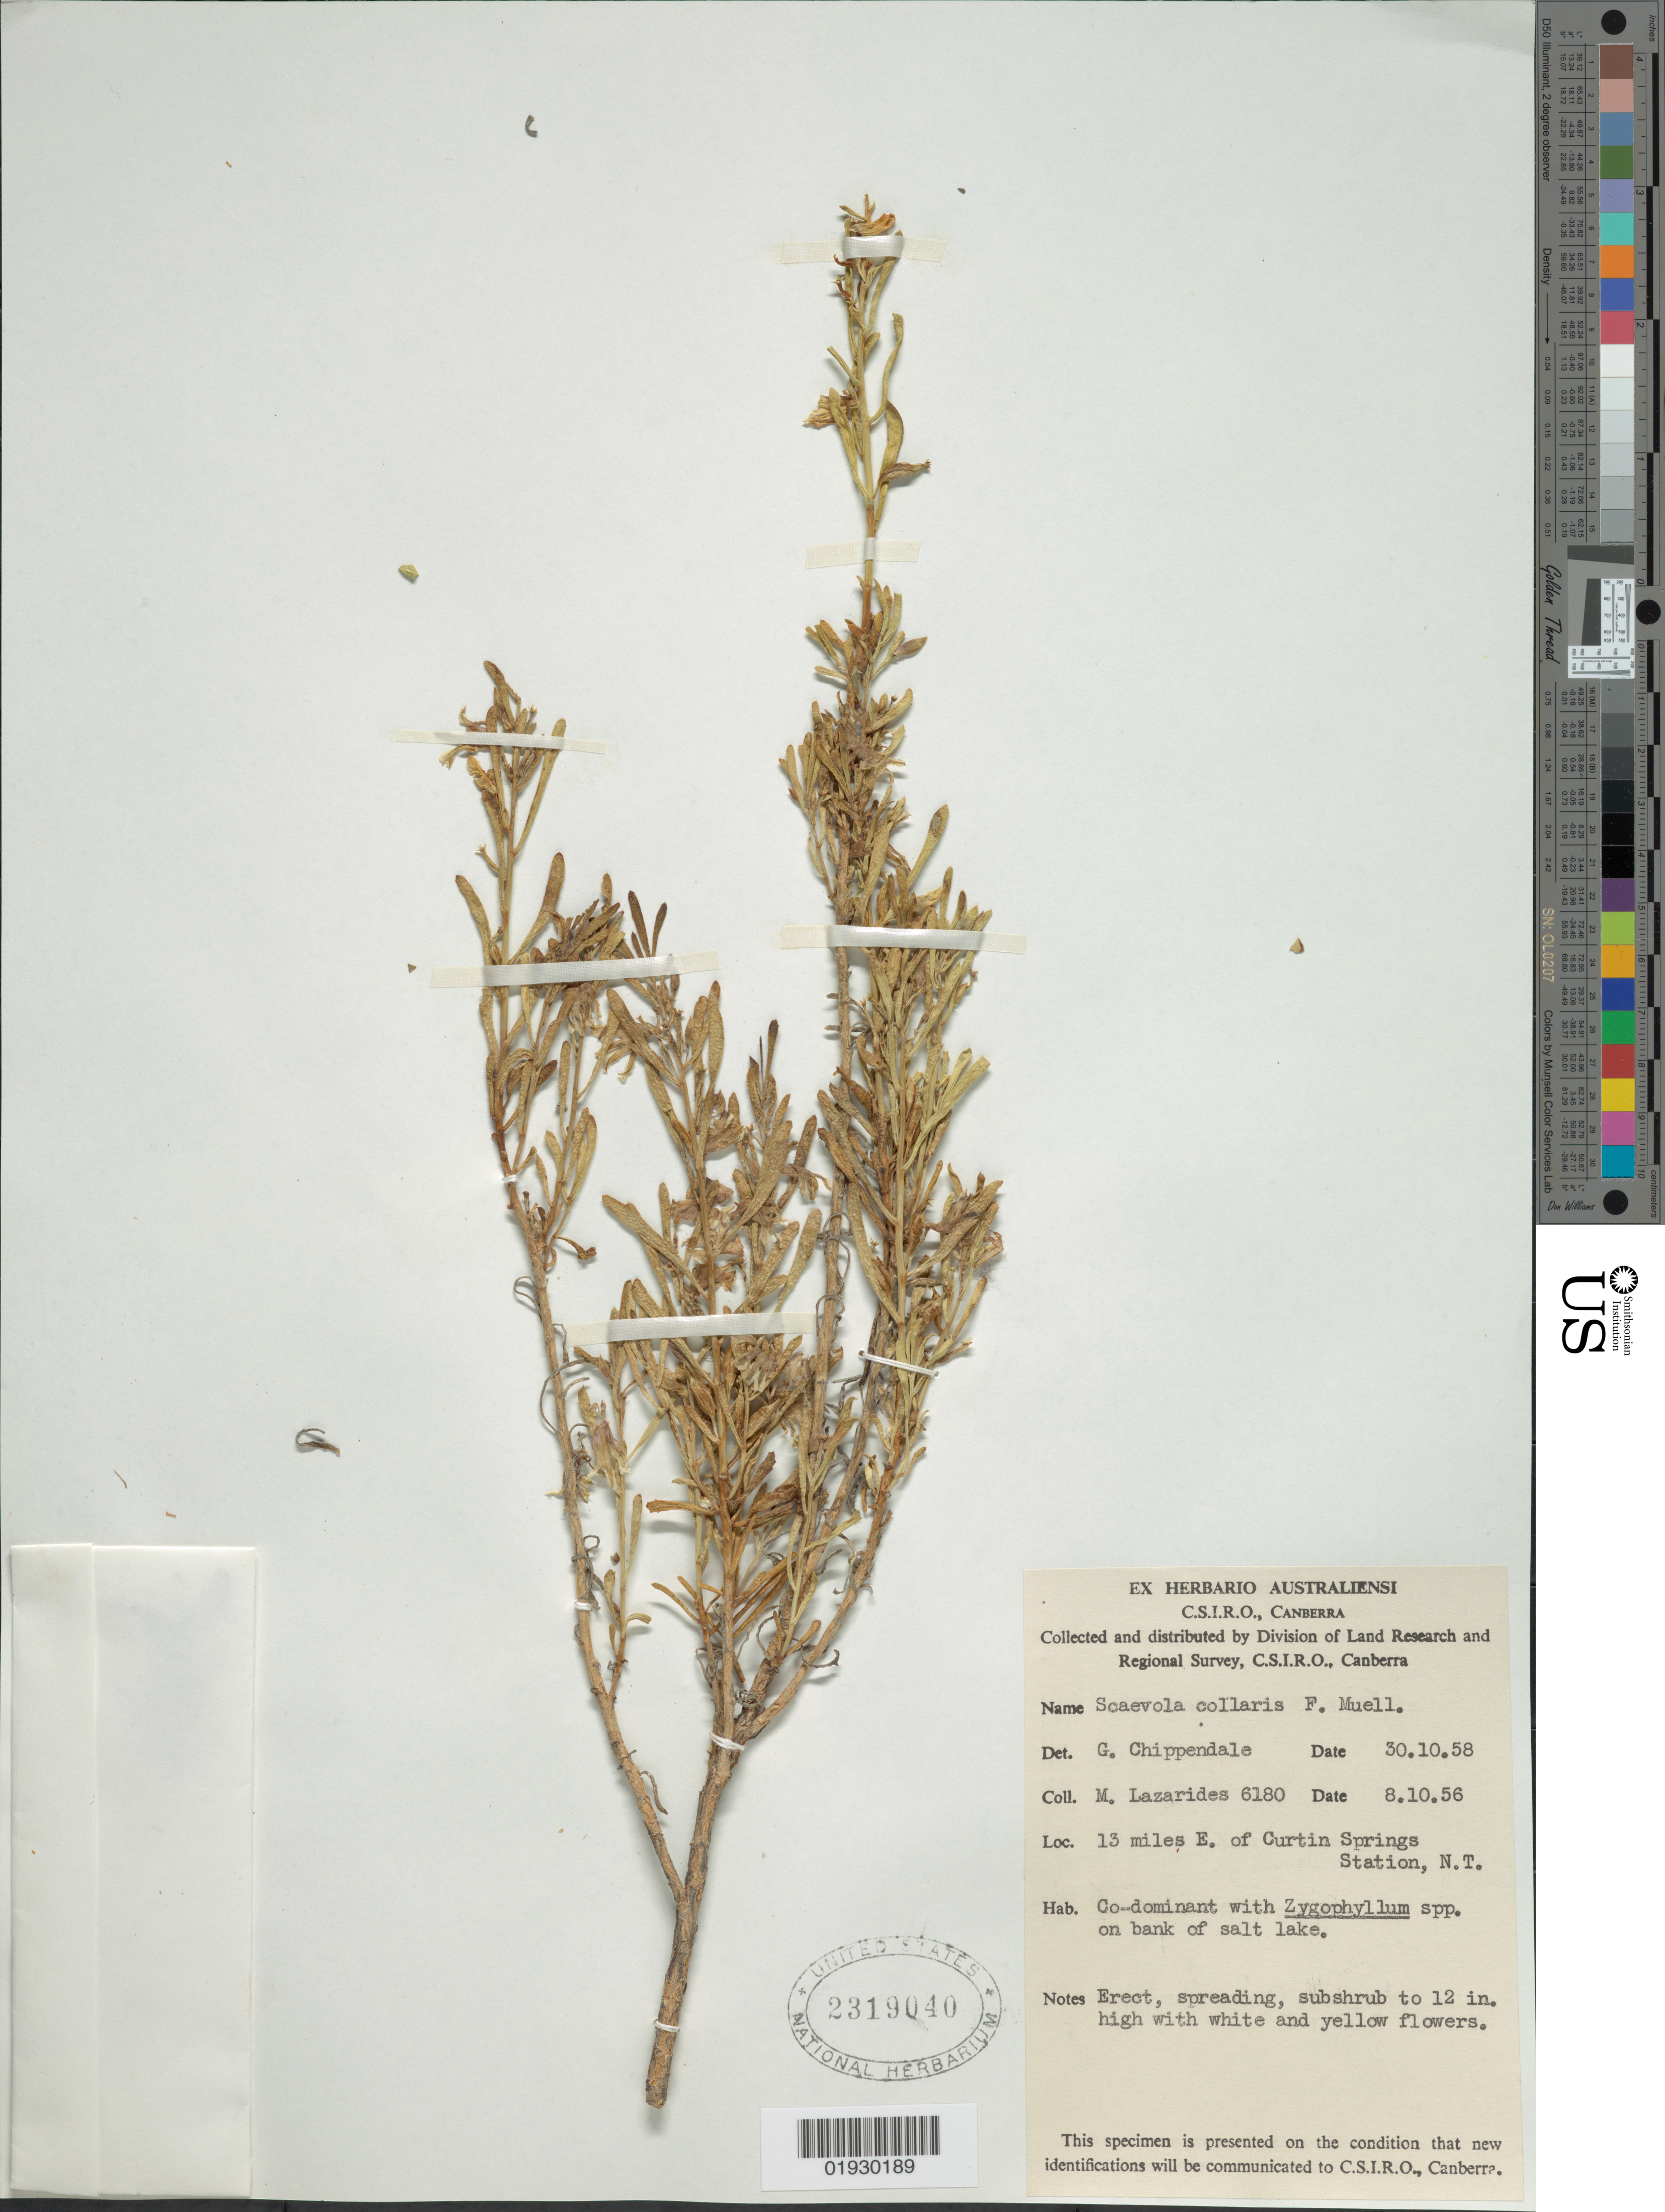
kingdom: Plantae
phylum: Tracheophyta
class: Magnoliopsida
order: Asterales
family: Goodeniaceae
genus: Scaevola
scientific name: Scaevola collaris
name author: F. Muell.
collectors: M. Lazarides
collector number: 6180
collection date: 1956-10-08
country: Australia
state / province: Northern Territory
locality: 13 miles E. of Curtin Springs Station, N.T.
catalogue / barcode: US 2319040